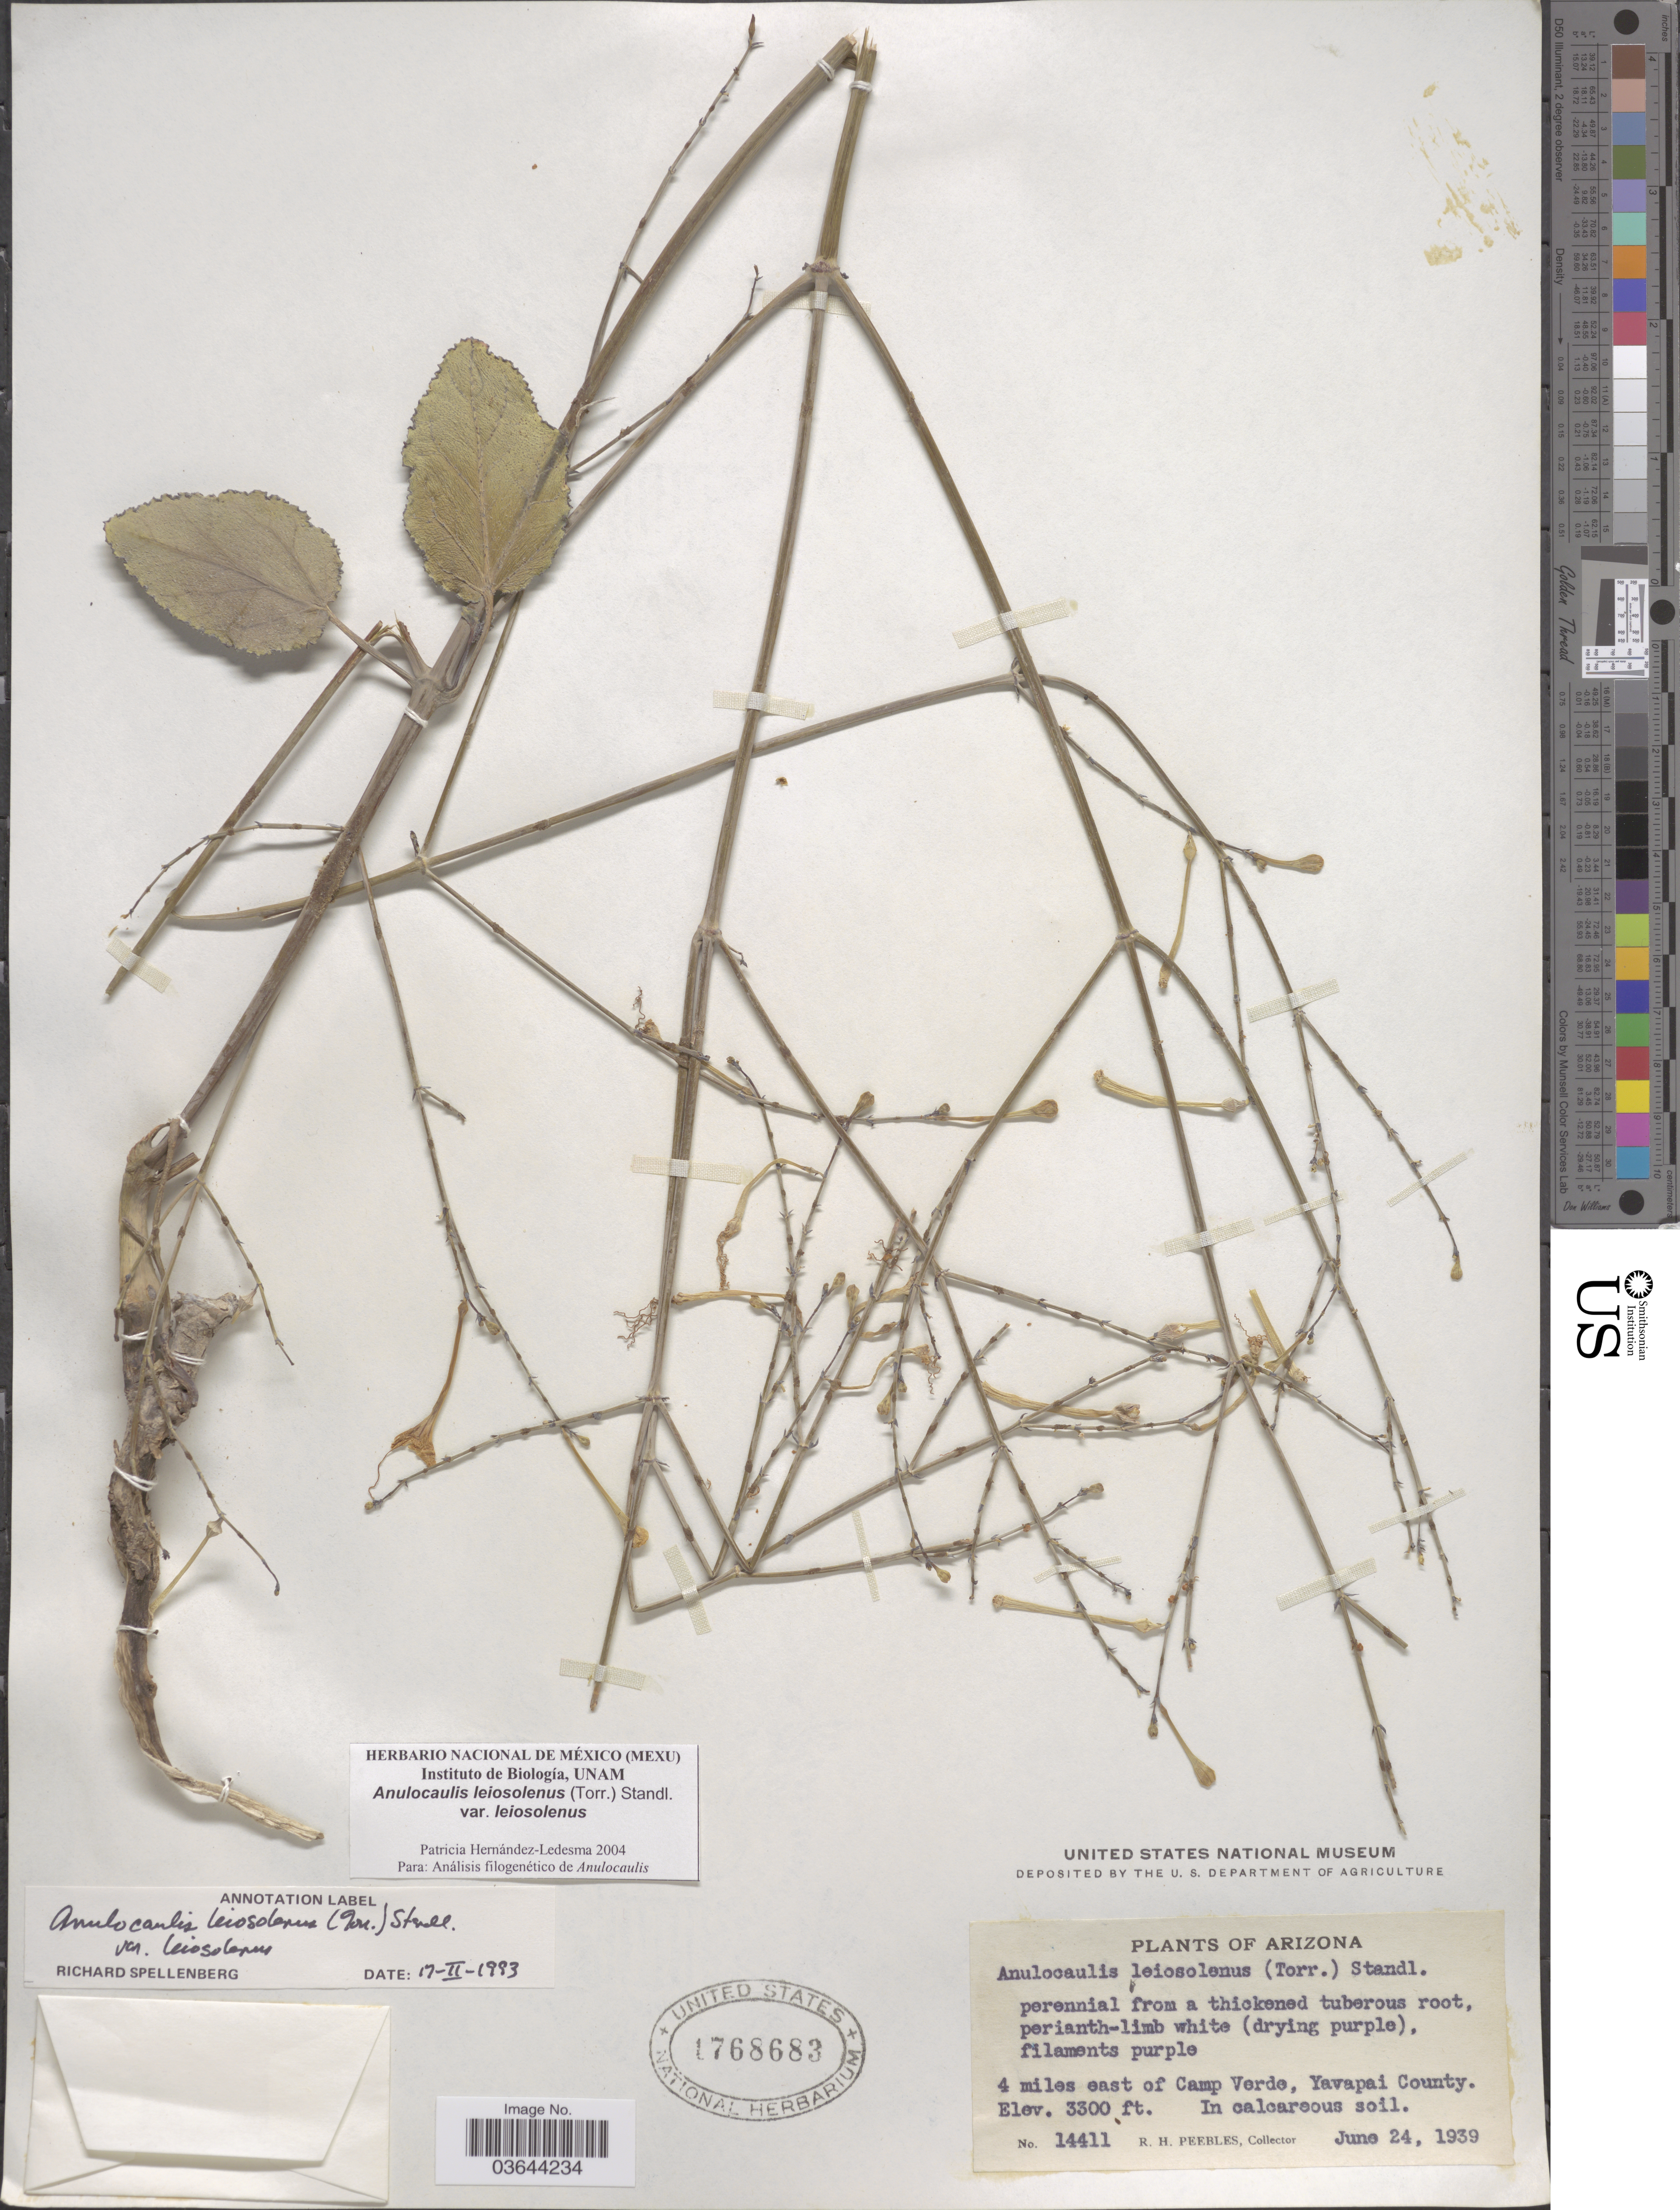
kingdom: Plantae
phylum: Tracheophyta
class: Magnoliopsida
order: Caryophyllales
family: Nyctaginaceae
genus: Anulocaulis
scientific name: Anulocaulis leiosolenus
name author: (Torr.) Standl.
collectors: R. H. Peebles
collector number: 14411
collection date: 1939-06-24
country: United States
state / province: Arizona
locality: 4 miles east of Camp Verde, Yavapai County.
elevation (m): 1006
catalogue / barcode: US 1768683